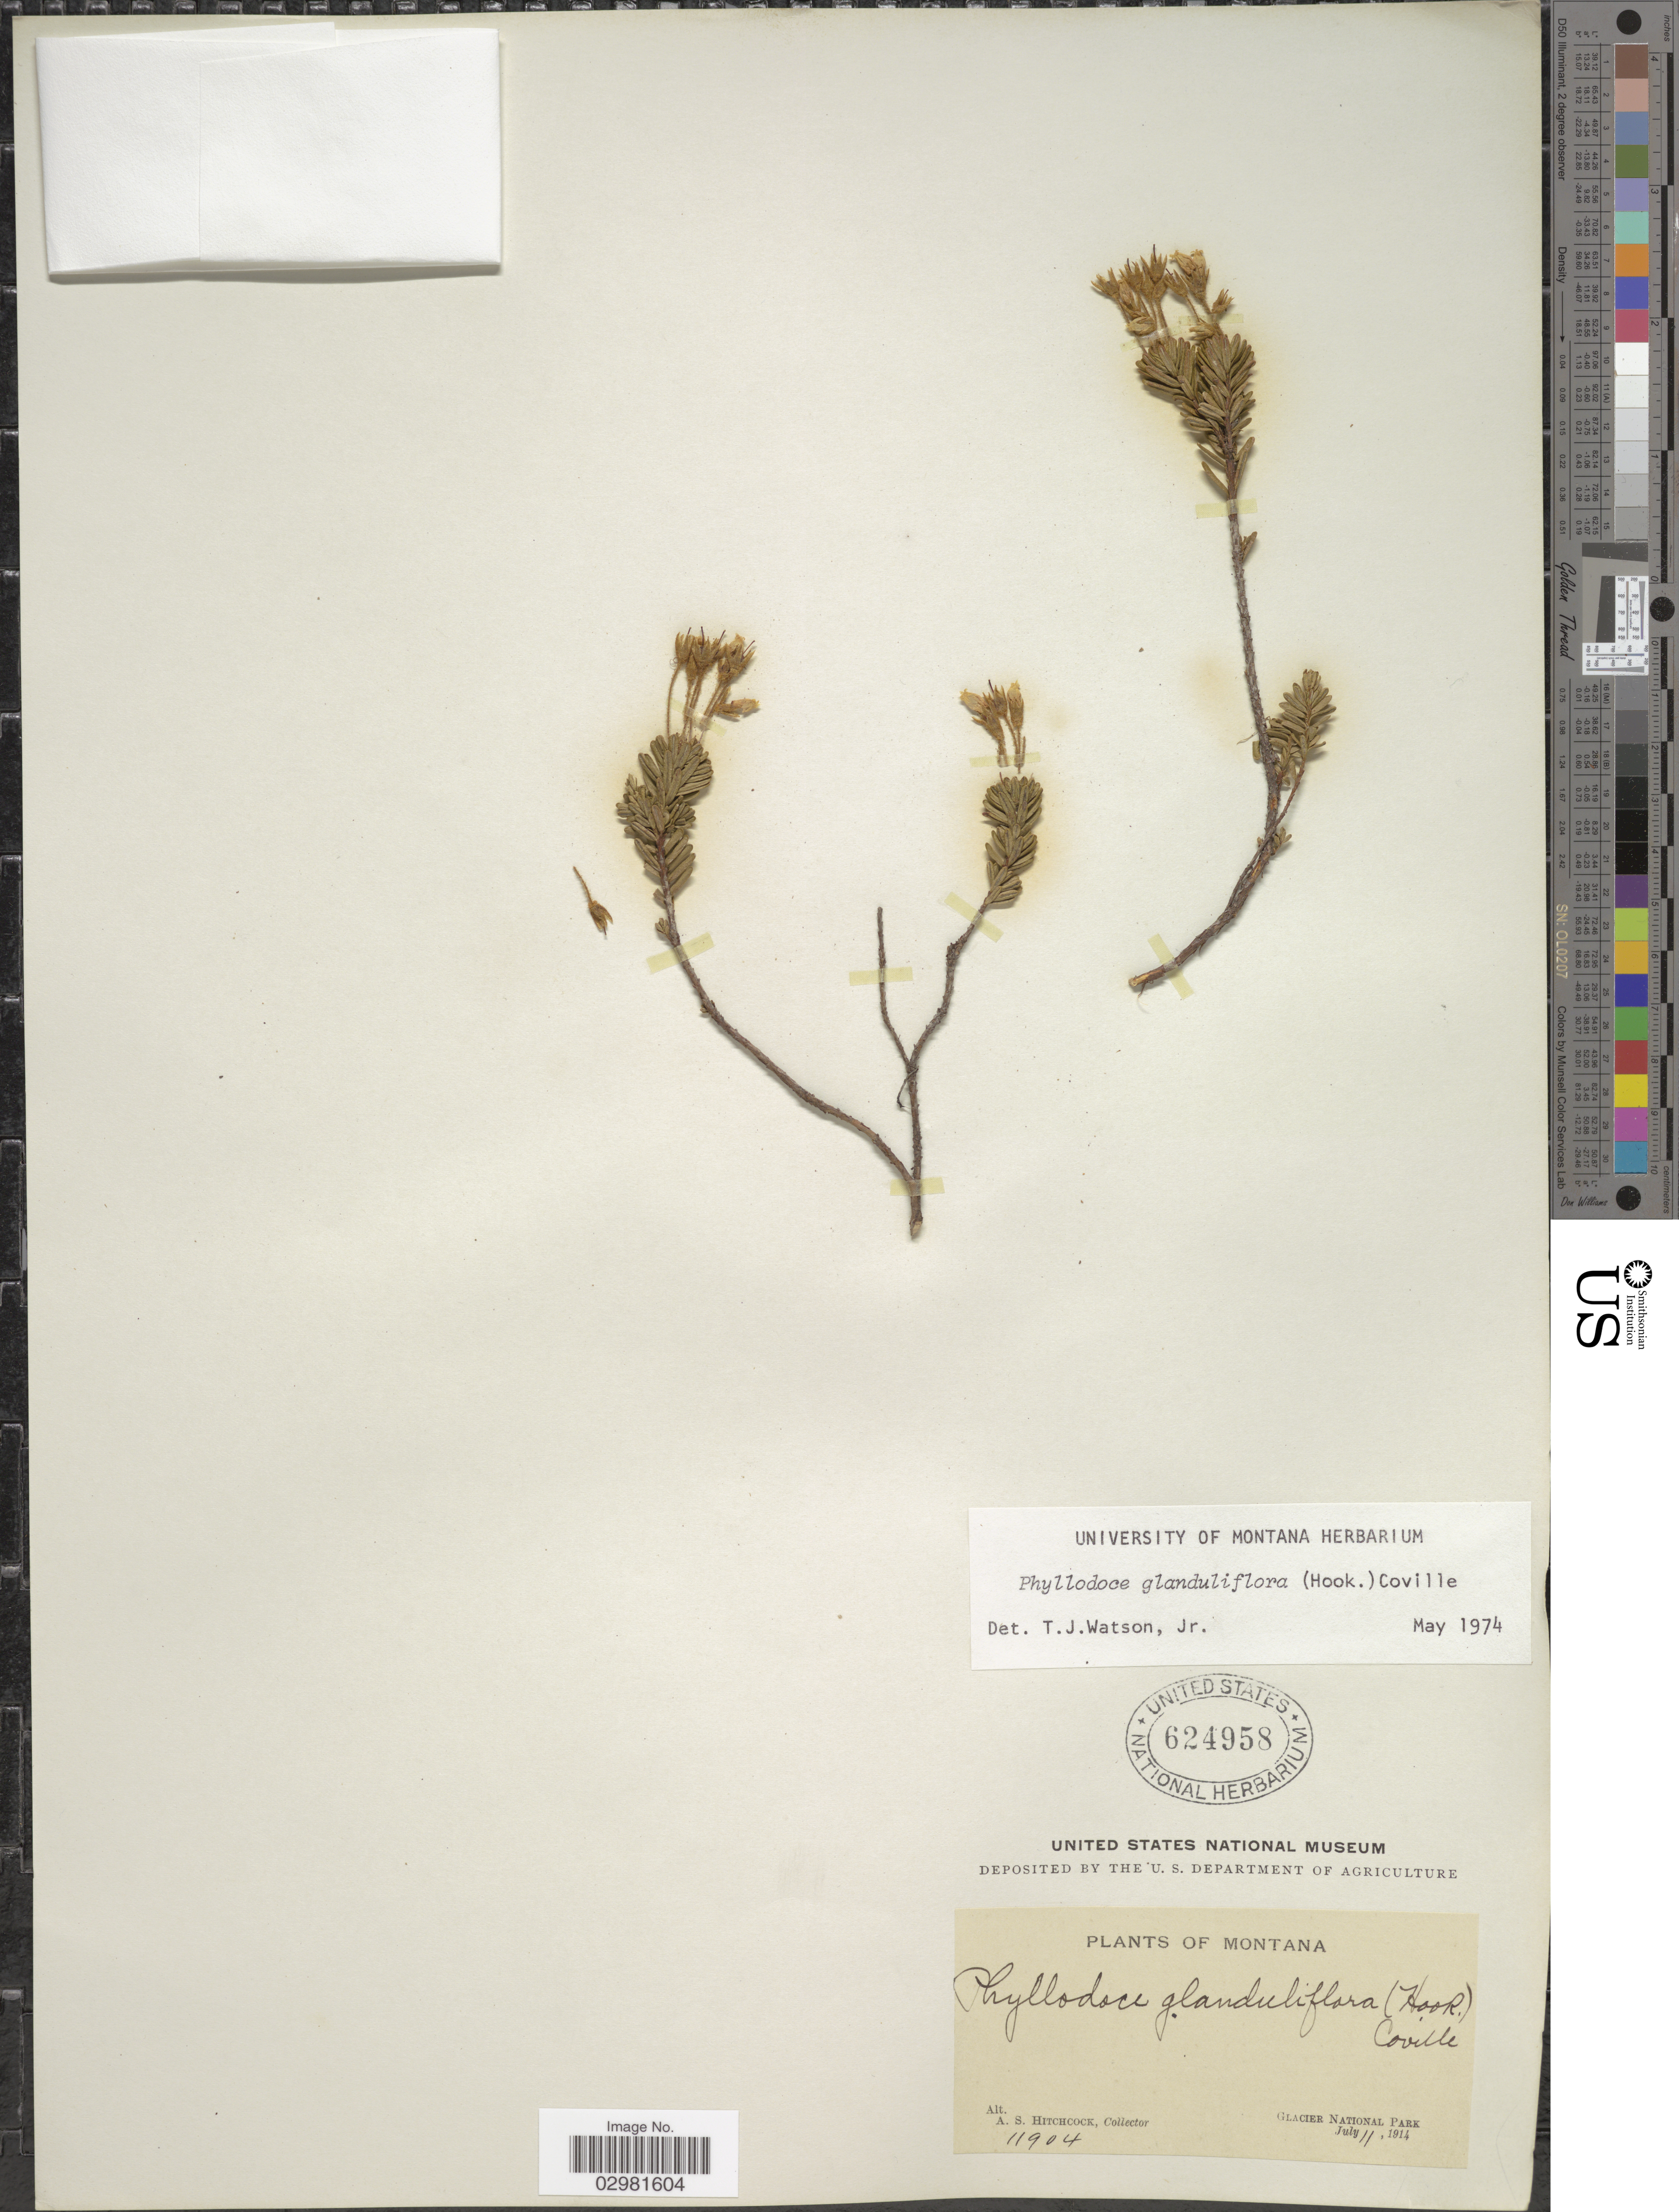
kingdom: Plantae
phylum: Tracheophyta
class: Magnoliopsida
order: Ericales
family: Ericaceae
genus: Phyllodoce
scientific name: Phyllodoce glanduliflora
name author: (Hook.) Coville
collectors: A. S. Hitchcock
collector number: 11904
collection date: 1914-07-11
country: United States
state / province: Montana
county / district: Flathead / Glacier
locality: Glacier National Park.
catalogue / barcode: US 624958